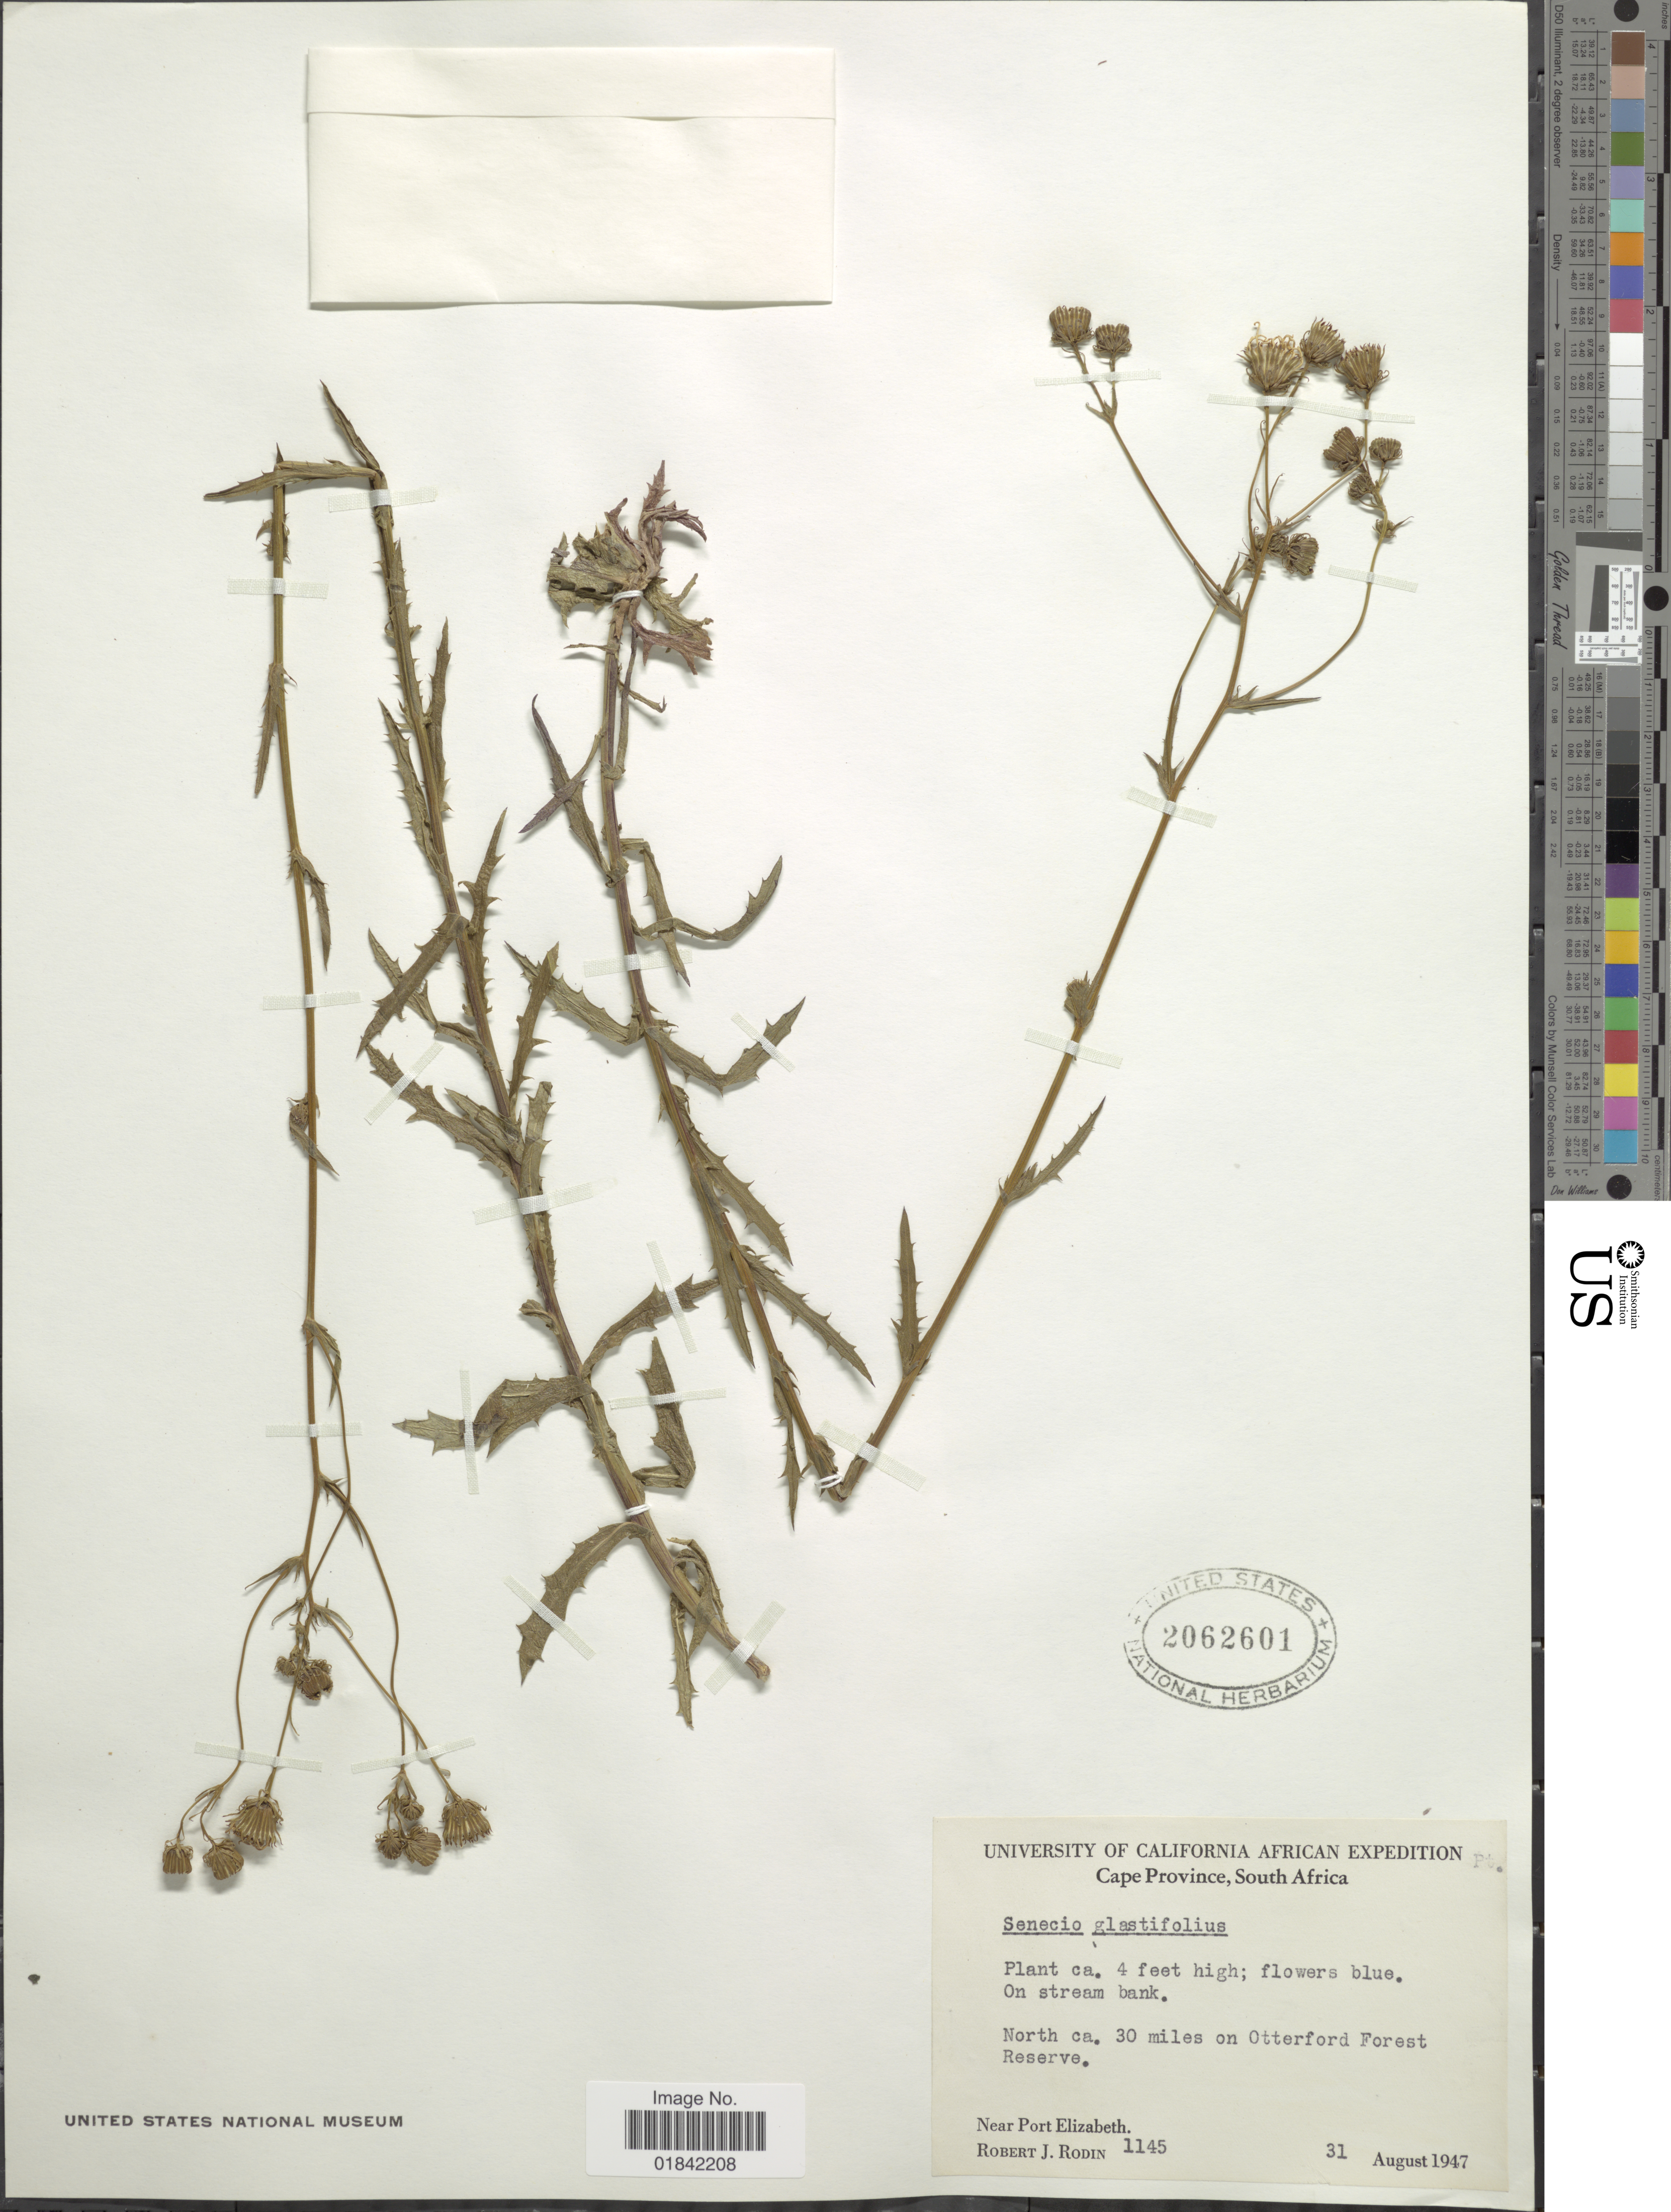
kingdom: Plantae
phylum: Tracheophyta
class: Magnoliopsida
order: Asterales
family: Asteraceae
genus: Senecio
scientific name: Senecio glastifolius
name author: Hook. f.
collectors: R. J. Rodin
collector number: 1145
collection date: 1947-08-31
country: South Africa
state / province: Eastern Cape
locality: North ca. 30 miles on Otterford Forest Reserve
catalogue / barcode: US 2062601